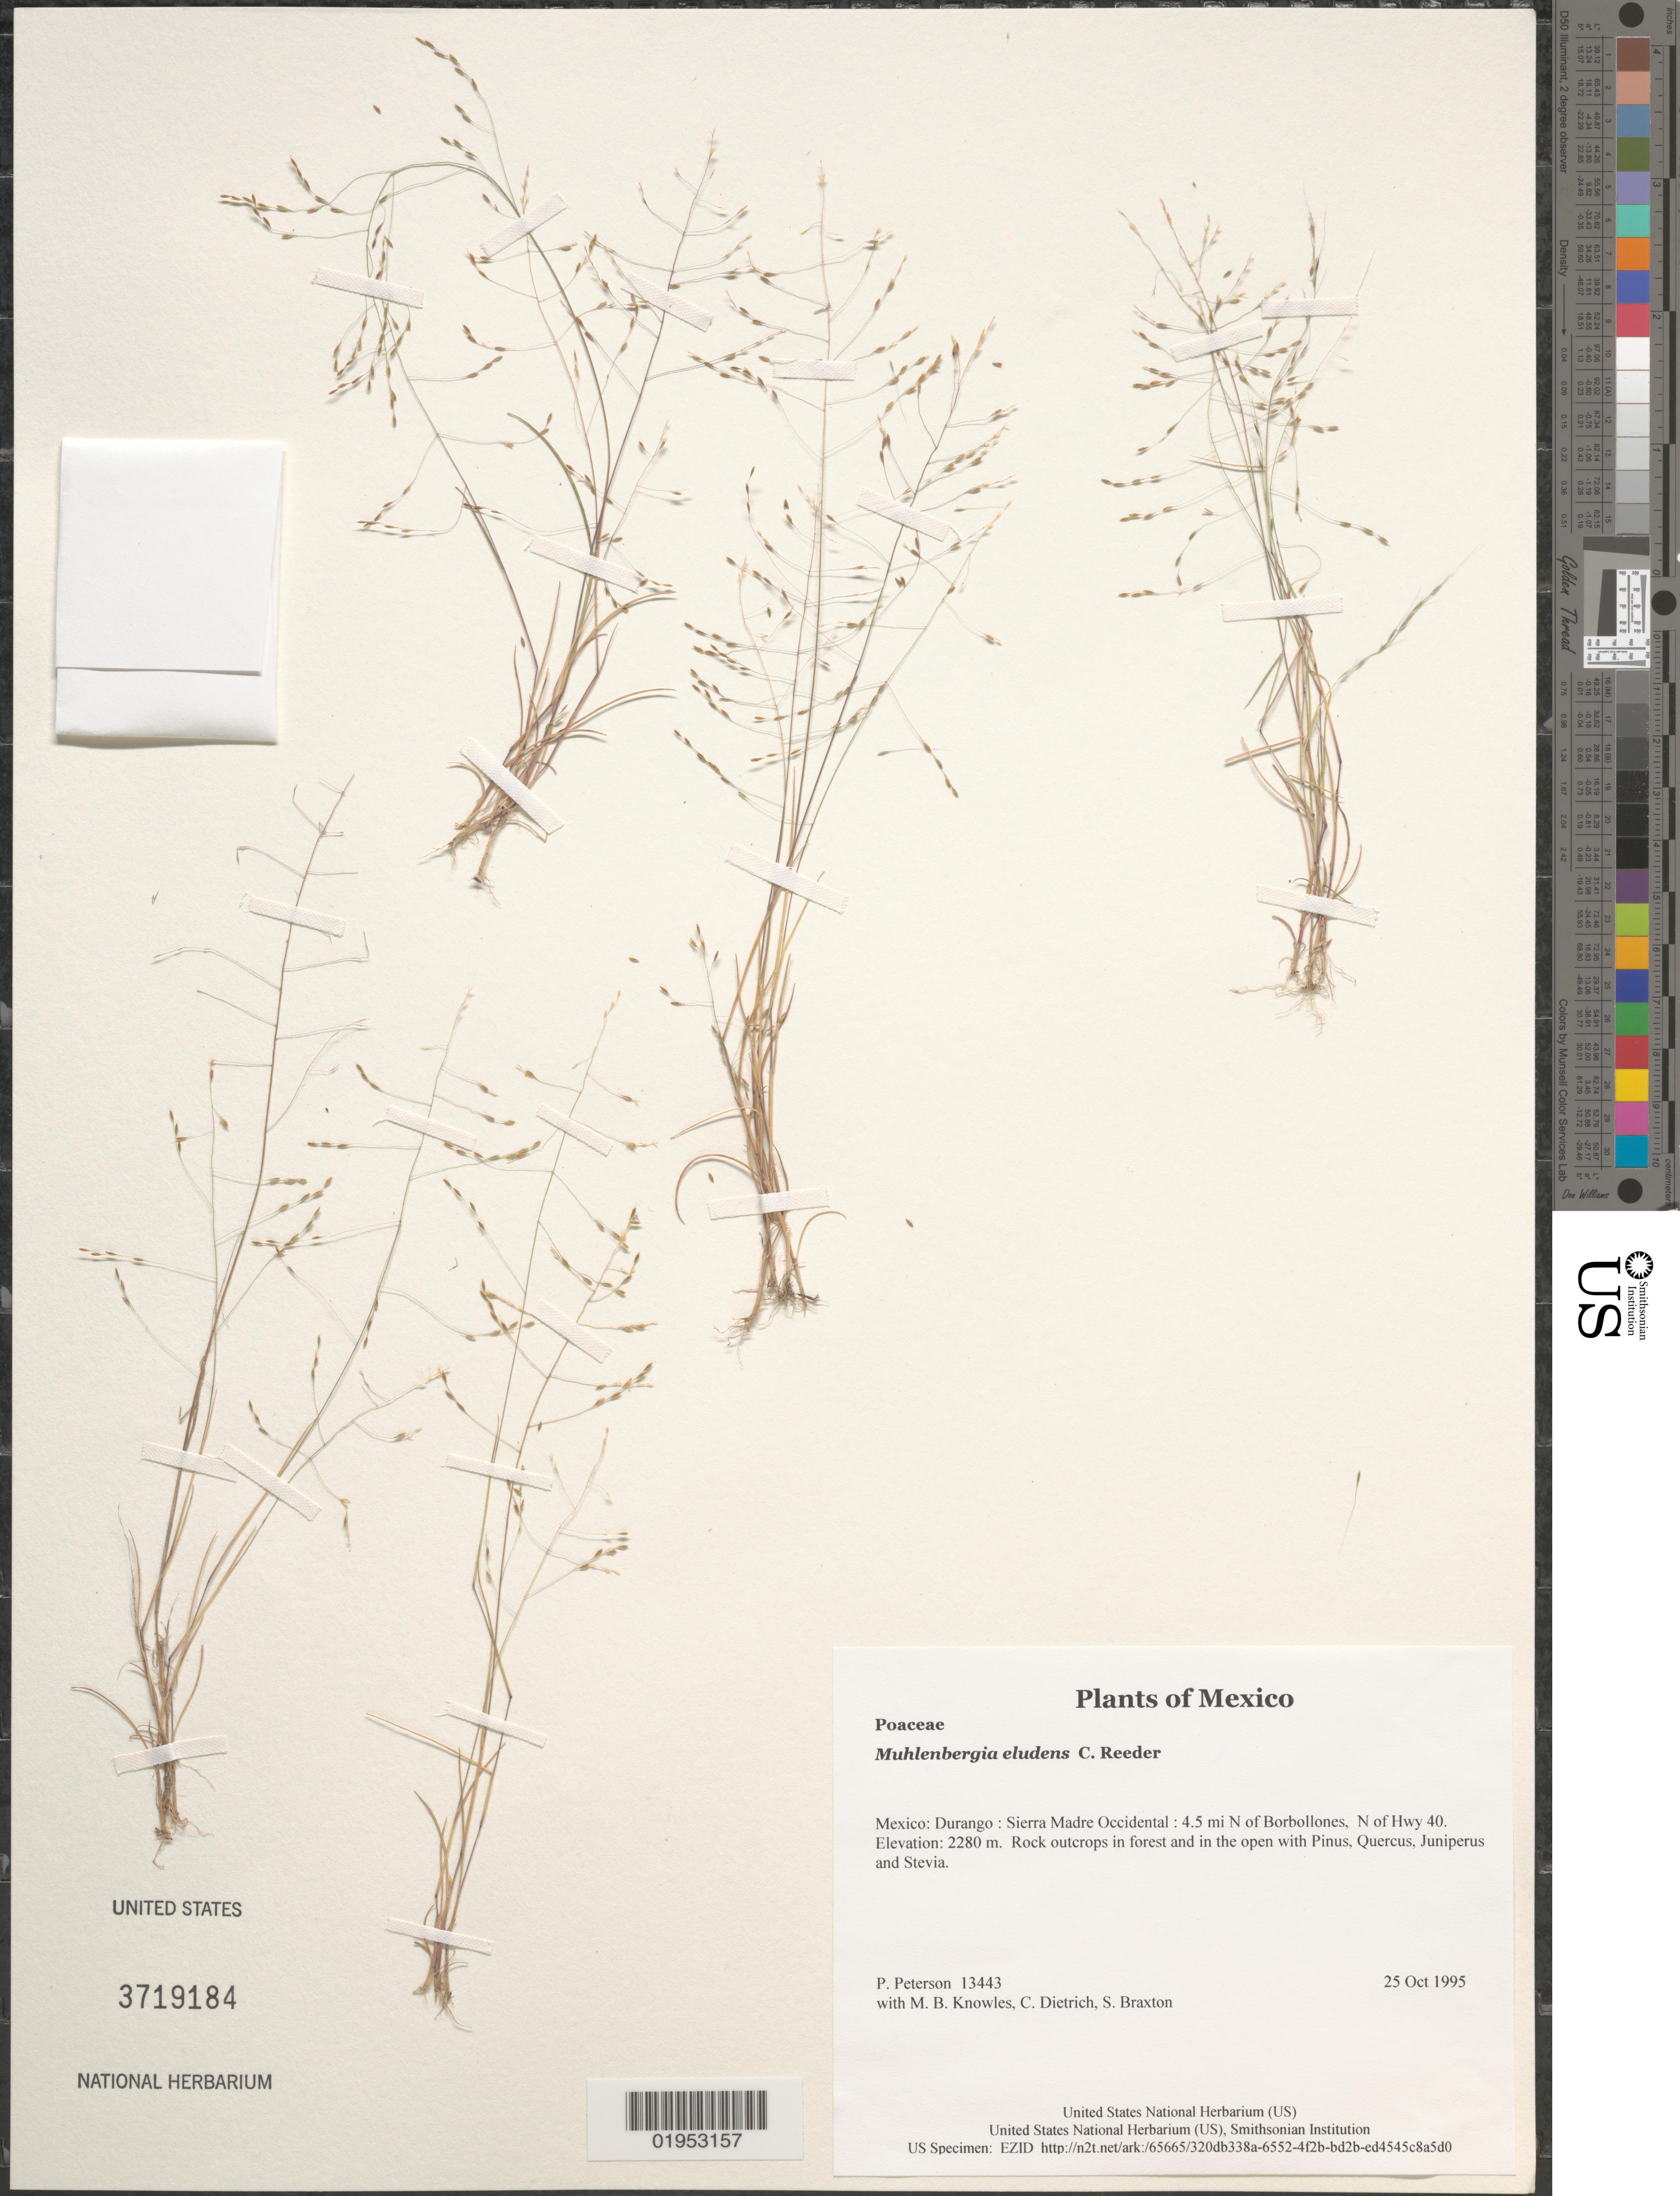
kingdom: Plantae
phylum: Tracheophyta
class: Liliopsida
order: Poales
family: Poaceae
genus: Muhlenbergia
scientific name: Muhlenbergia eludens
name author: C. Reeder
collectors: P. M. Peterson, M. B. Knowles, C. Dietrich & S. Braxton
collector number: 13443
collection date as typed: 25 Oct 1995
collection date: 1995-10-25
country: Mexico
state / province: Durango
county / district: Sierra Madre Occidental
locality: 4.5 mi N of Borbollones, N of Hwy 40.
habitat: Rock outcrops in forest and in the open with Pinus, Quercus, Juniperus and Stevia.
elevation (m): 2280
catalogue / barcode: US 3719184